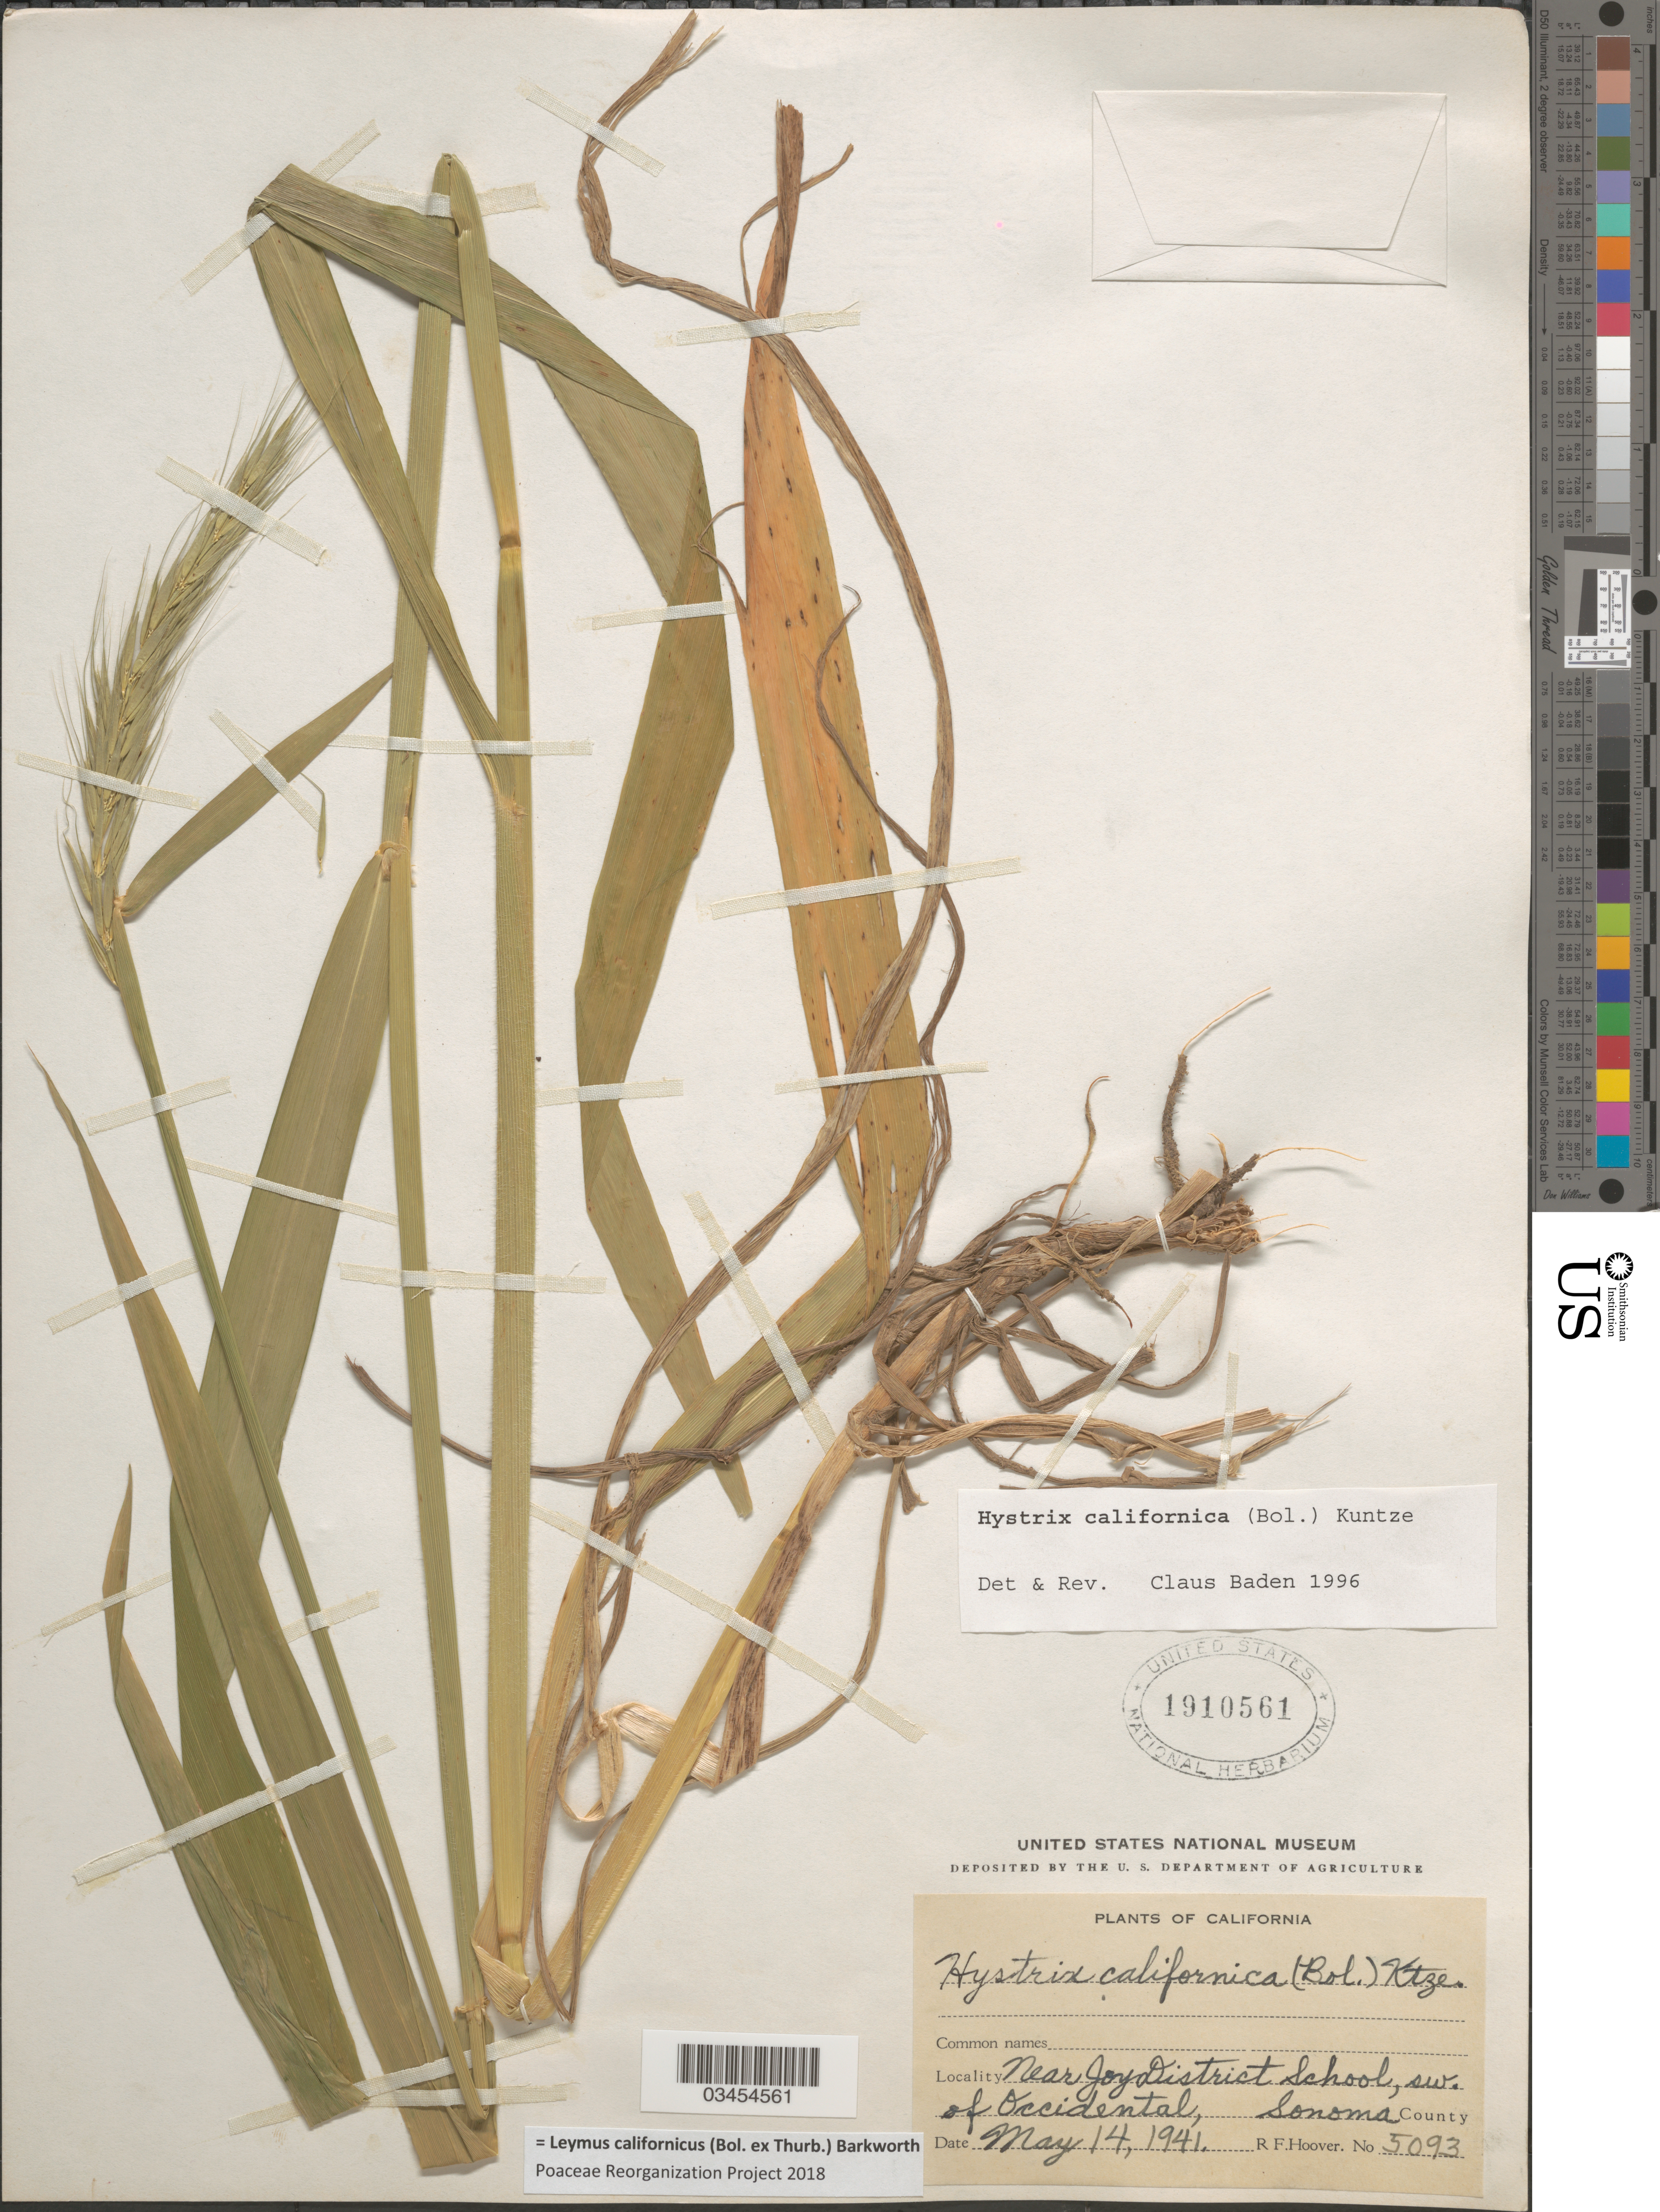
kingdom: Plantae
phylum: Tracheophyta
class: Liliopsida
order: Poales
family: Poaceae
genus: Leymus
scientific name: Leymus californicus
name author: (Bol. ex Thurb.) Barkworth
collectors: R. F. Hoover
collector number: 5093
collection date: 1941-05-14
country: United States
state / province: California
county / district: Sonoma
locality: Near Joy District School, sw. of Occidental, Sonoma County.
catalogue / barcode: US 1910561